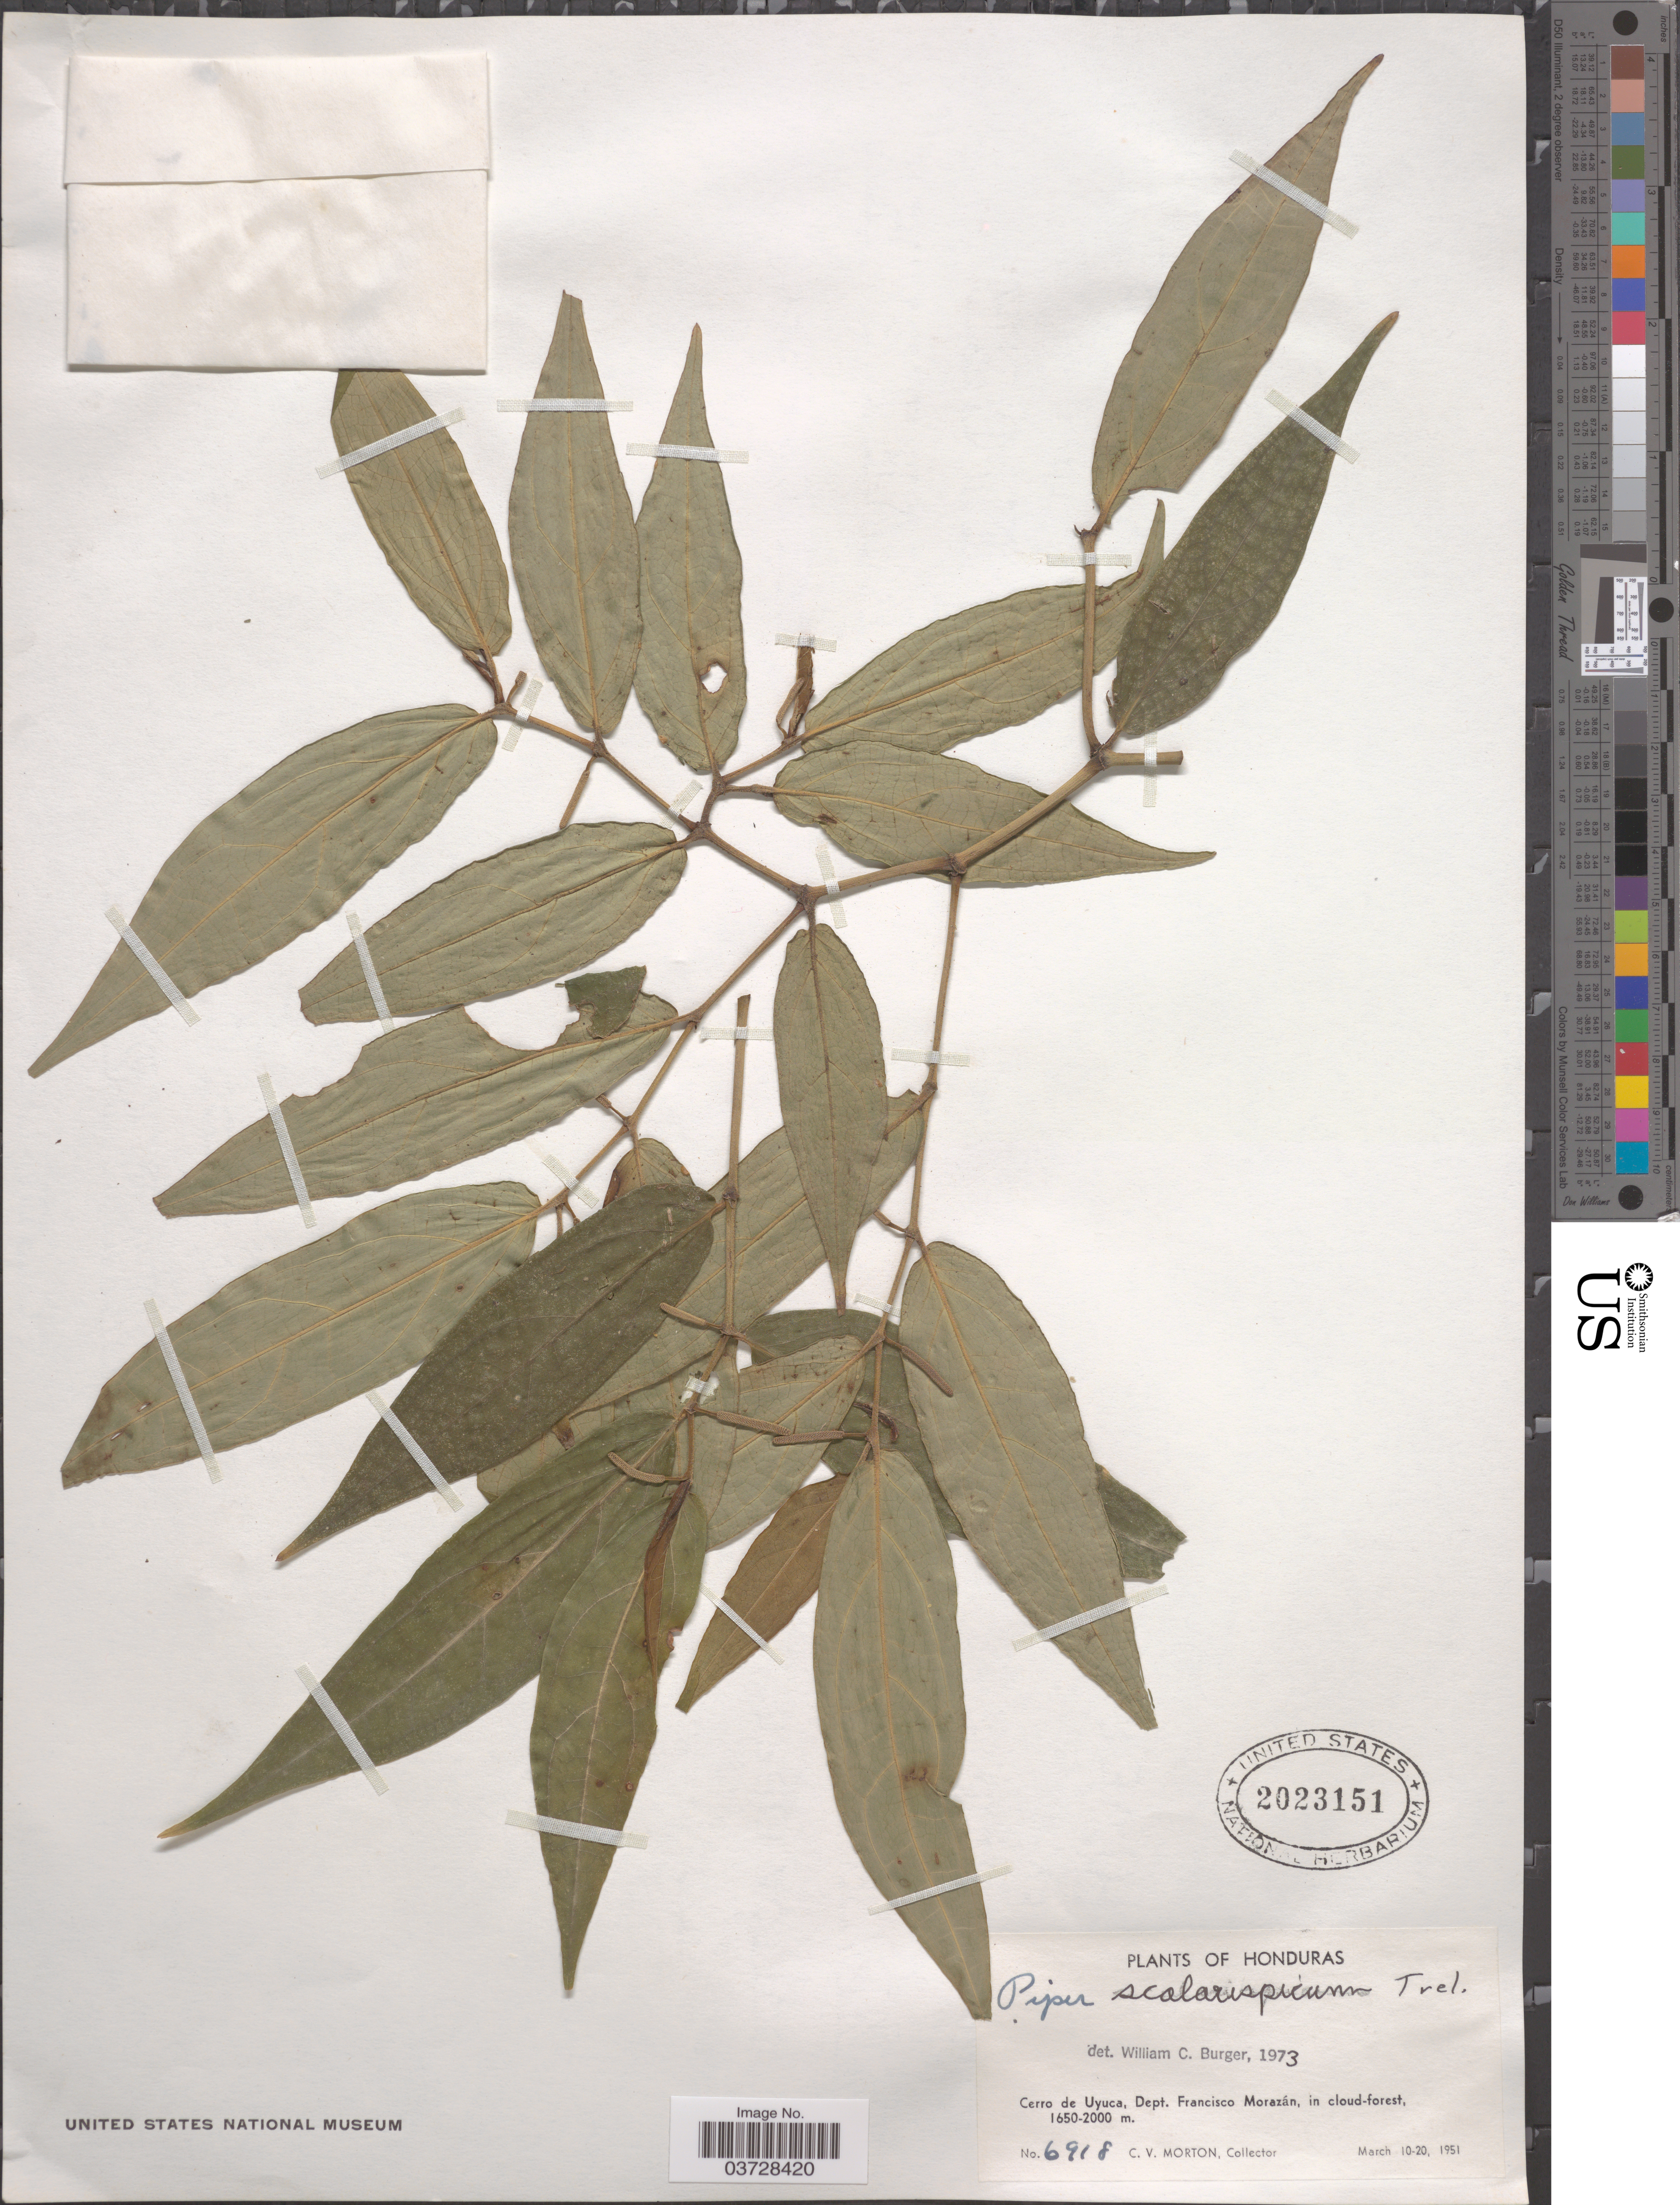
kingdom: Plantae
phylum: Tracheophyta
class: Magnoliopsida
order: Piperales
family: Piperaceae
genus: Piper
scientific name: Piper scalarispicum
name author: Trel.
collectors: C. V. Morton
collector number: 6918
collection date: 1951-03-10/1951-03-20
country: Honduras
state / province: Fco. Morazán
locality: Cerro de Uyuca, Dept. Francisco Morazán.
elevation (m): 1650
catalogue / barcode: US 2023151